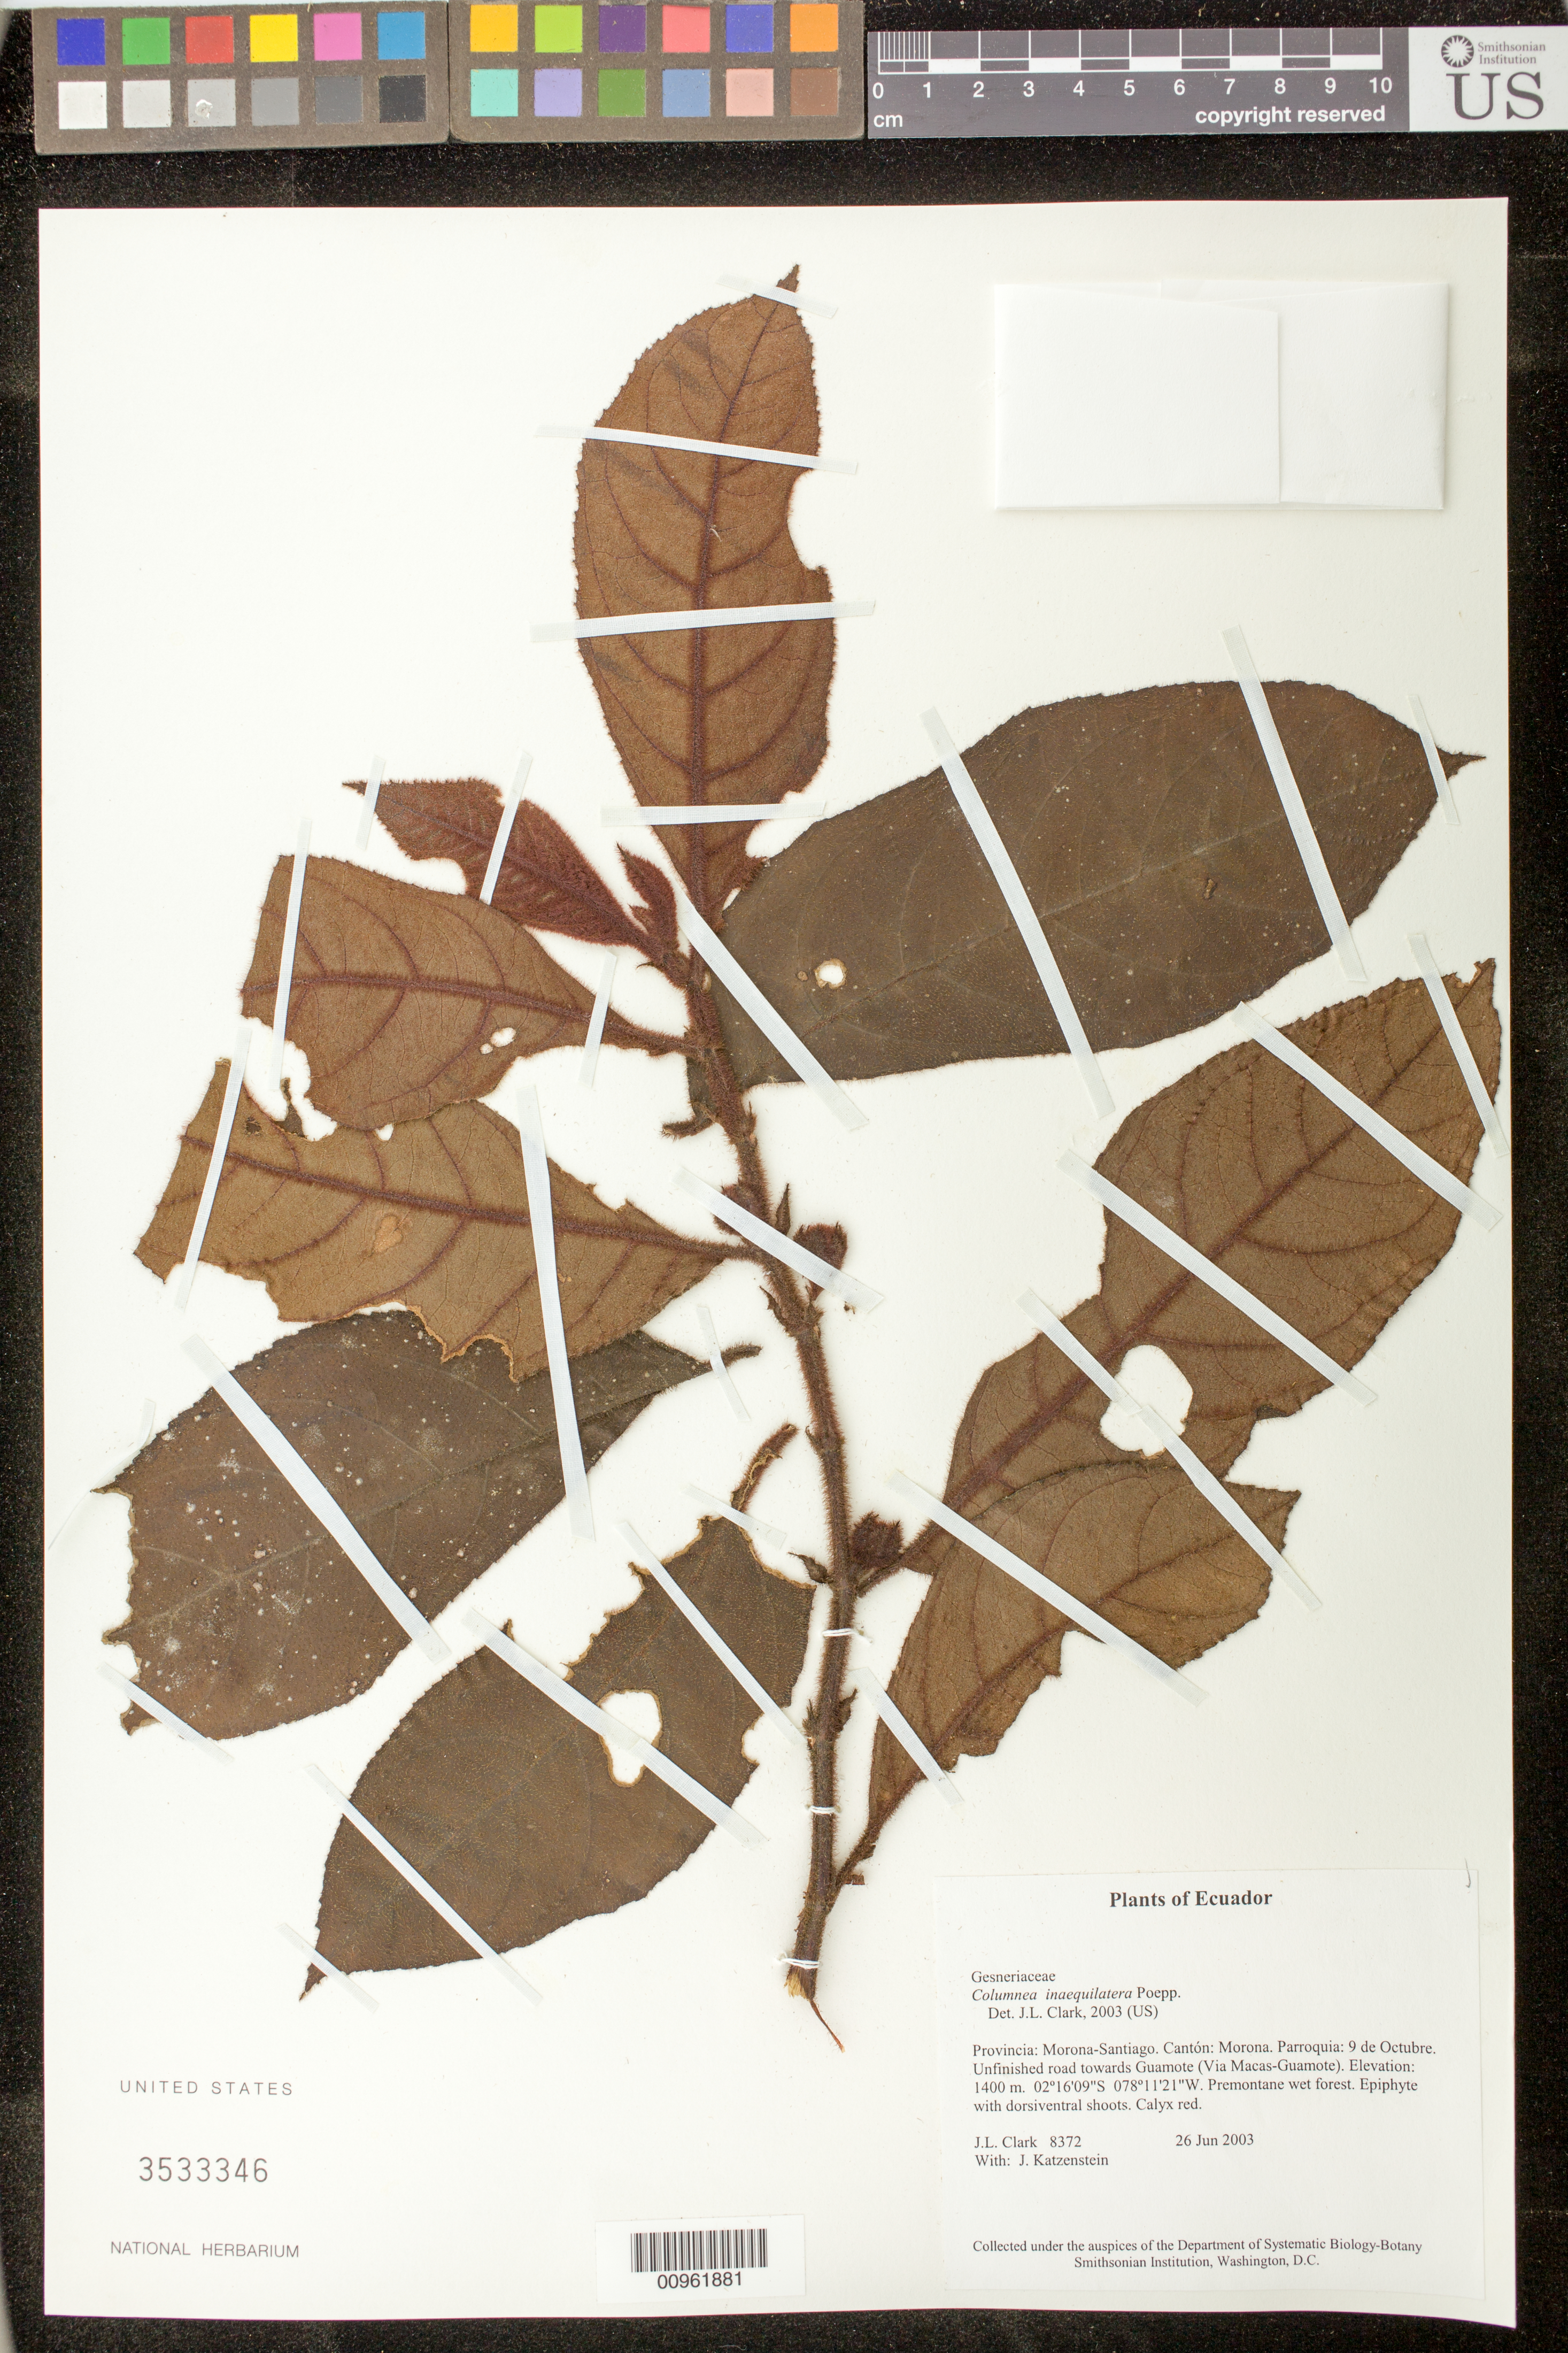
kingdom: Plantae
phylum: Tracheophyta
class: Magnoliopsida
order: Lamiales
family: Gesneriaceae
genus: Columnea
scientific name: Columnea inaequilatera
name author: Poepp.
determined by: Clark, J. L., (SEL), The Marie Selby Botanical Garden (UNITED STATES)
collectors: J. L. Clark & J. Katzenstein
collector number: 8372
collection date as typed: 26 Jun 2003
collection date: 2003-06-26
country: Ecuador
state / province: Morona-Santiago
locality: Morona. Parroquia: 9 de Octubre. Unfinished road towards Guamote (Via Macas-Guamote).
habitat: Premontane wet forest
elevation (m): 1400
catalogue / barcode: US 3533346